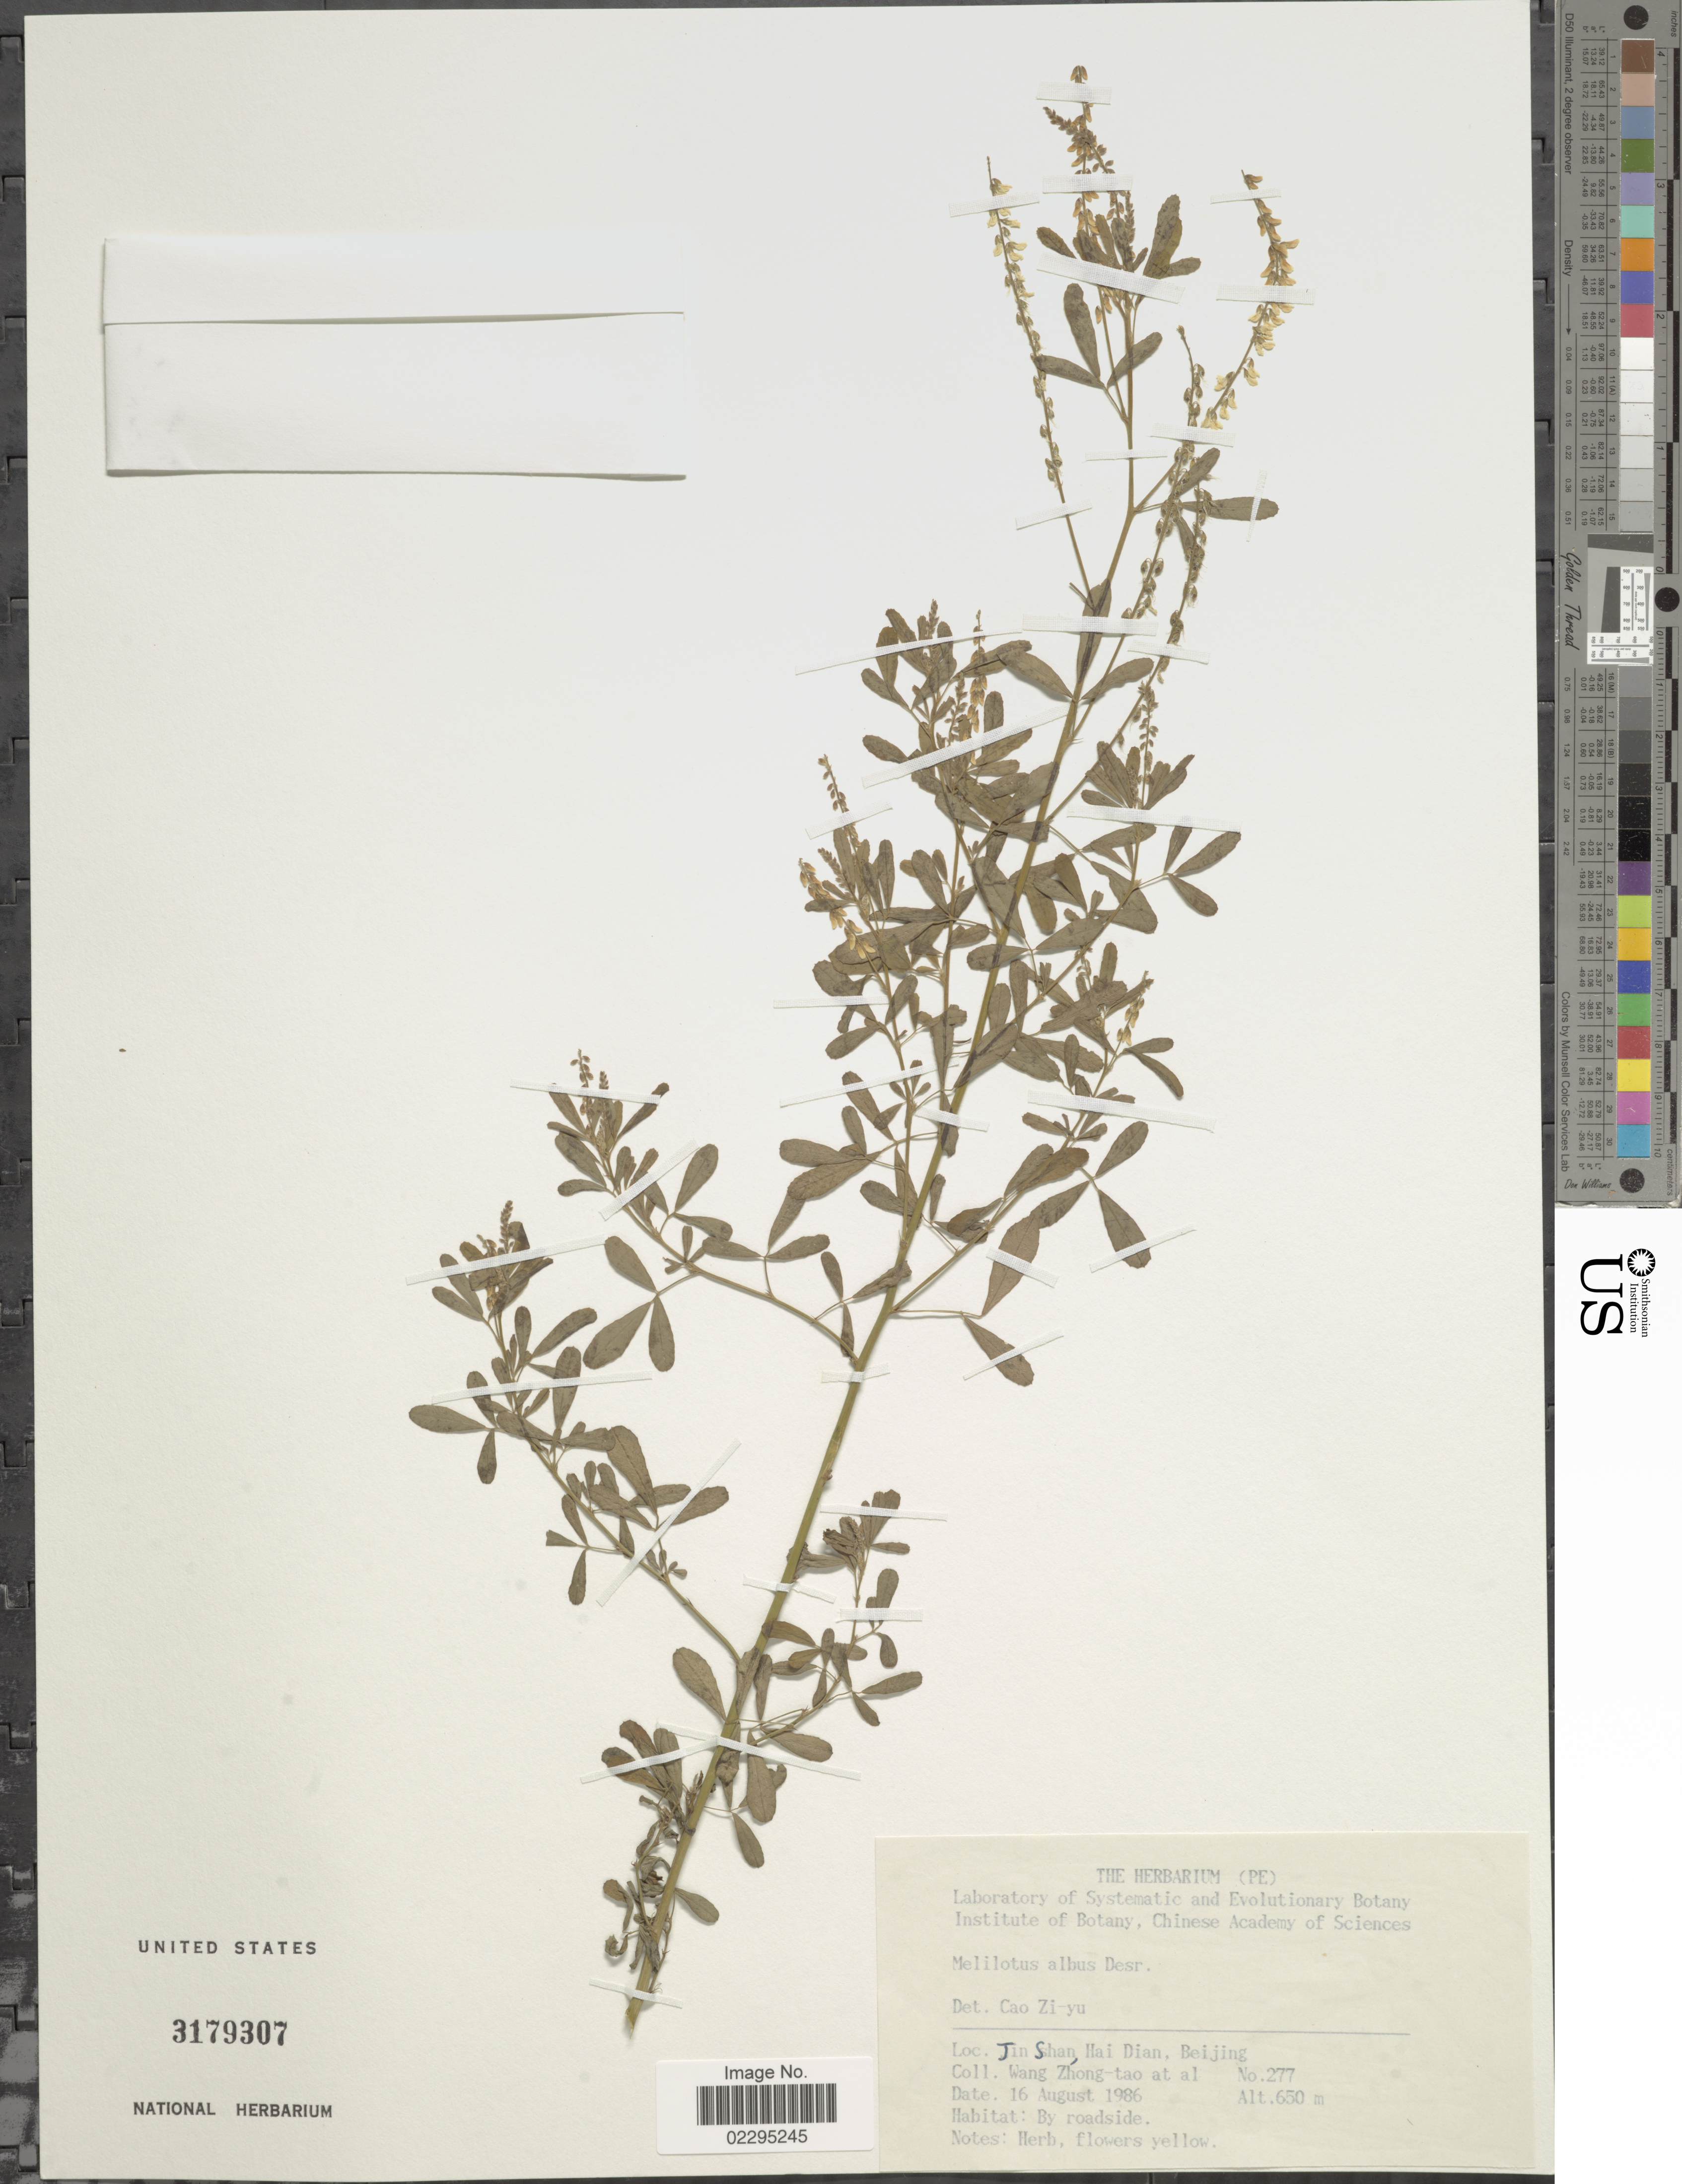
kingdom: Plantae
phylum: Tracheophyta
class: Magnoliopsida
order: Fabales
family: Fabaceae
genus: Melilotus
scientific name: Melilotus albus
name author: Medik.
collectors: et al.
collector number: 277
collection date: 1986-08-16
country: China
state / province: Beijing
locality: Jin Shan Hai Dian, Beijing.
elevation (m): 650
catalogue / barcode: US 3179307